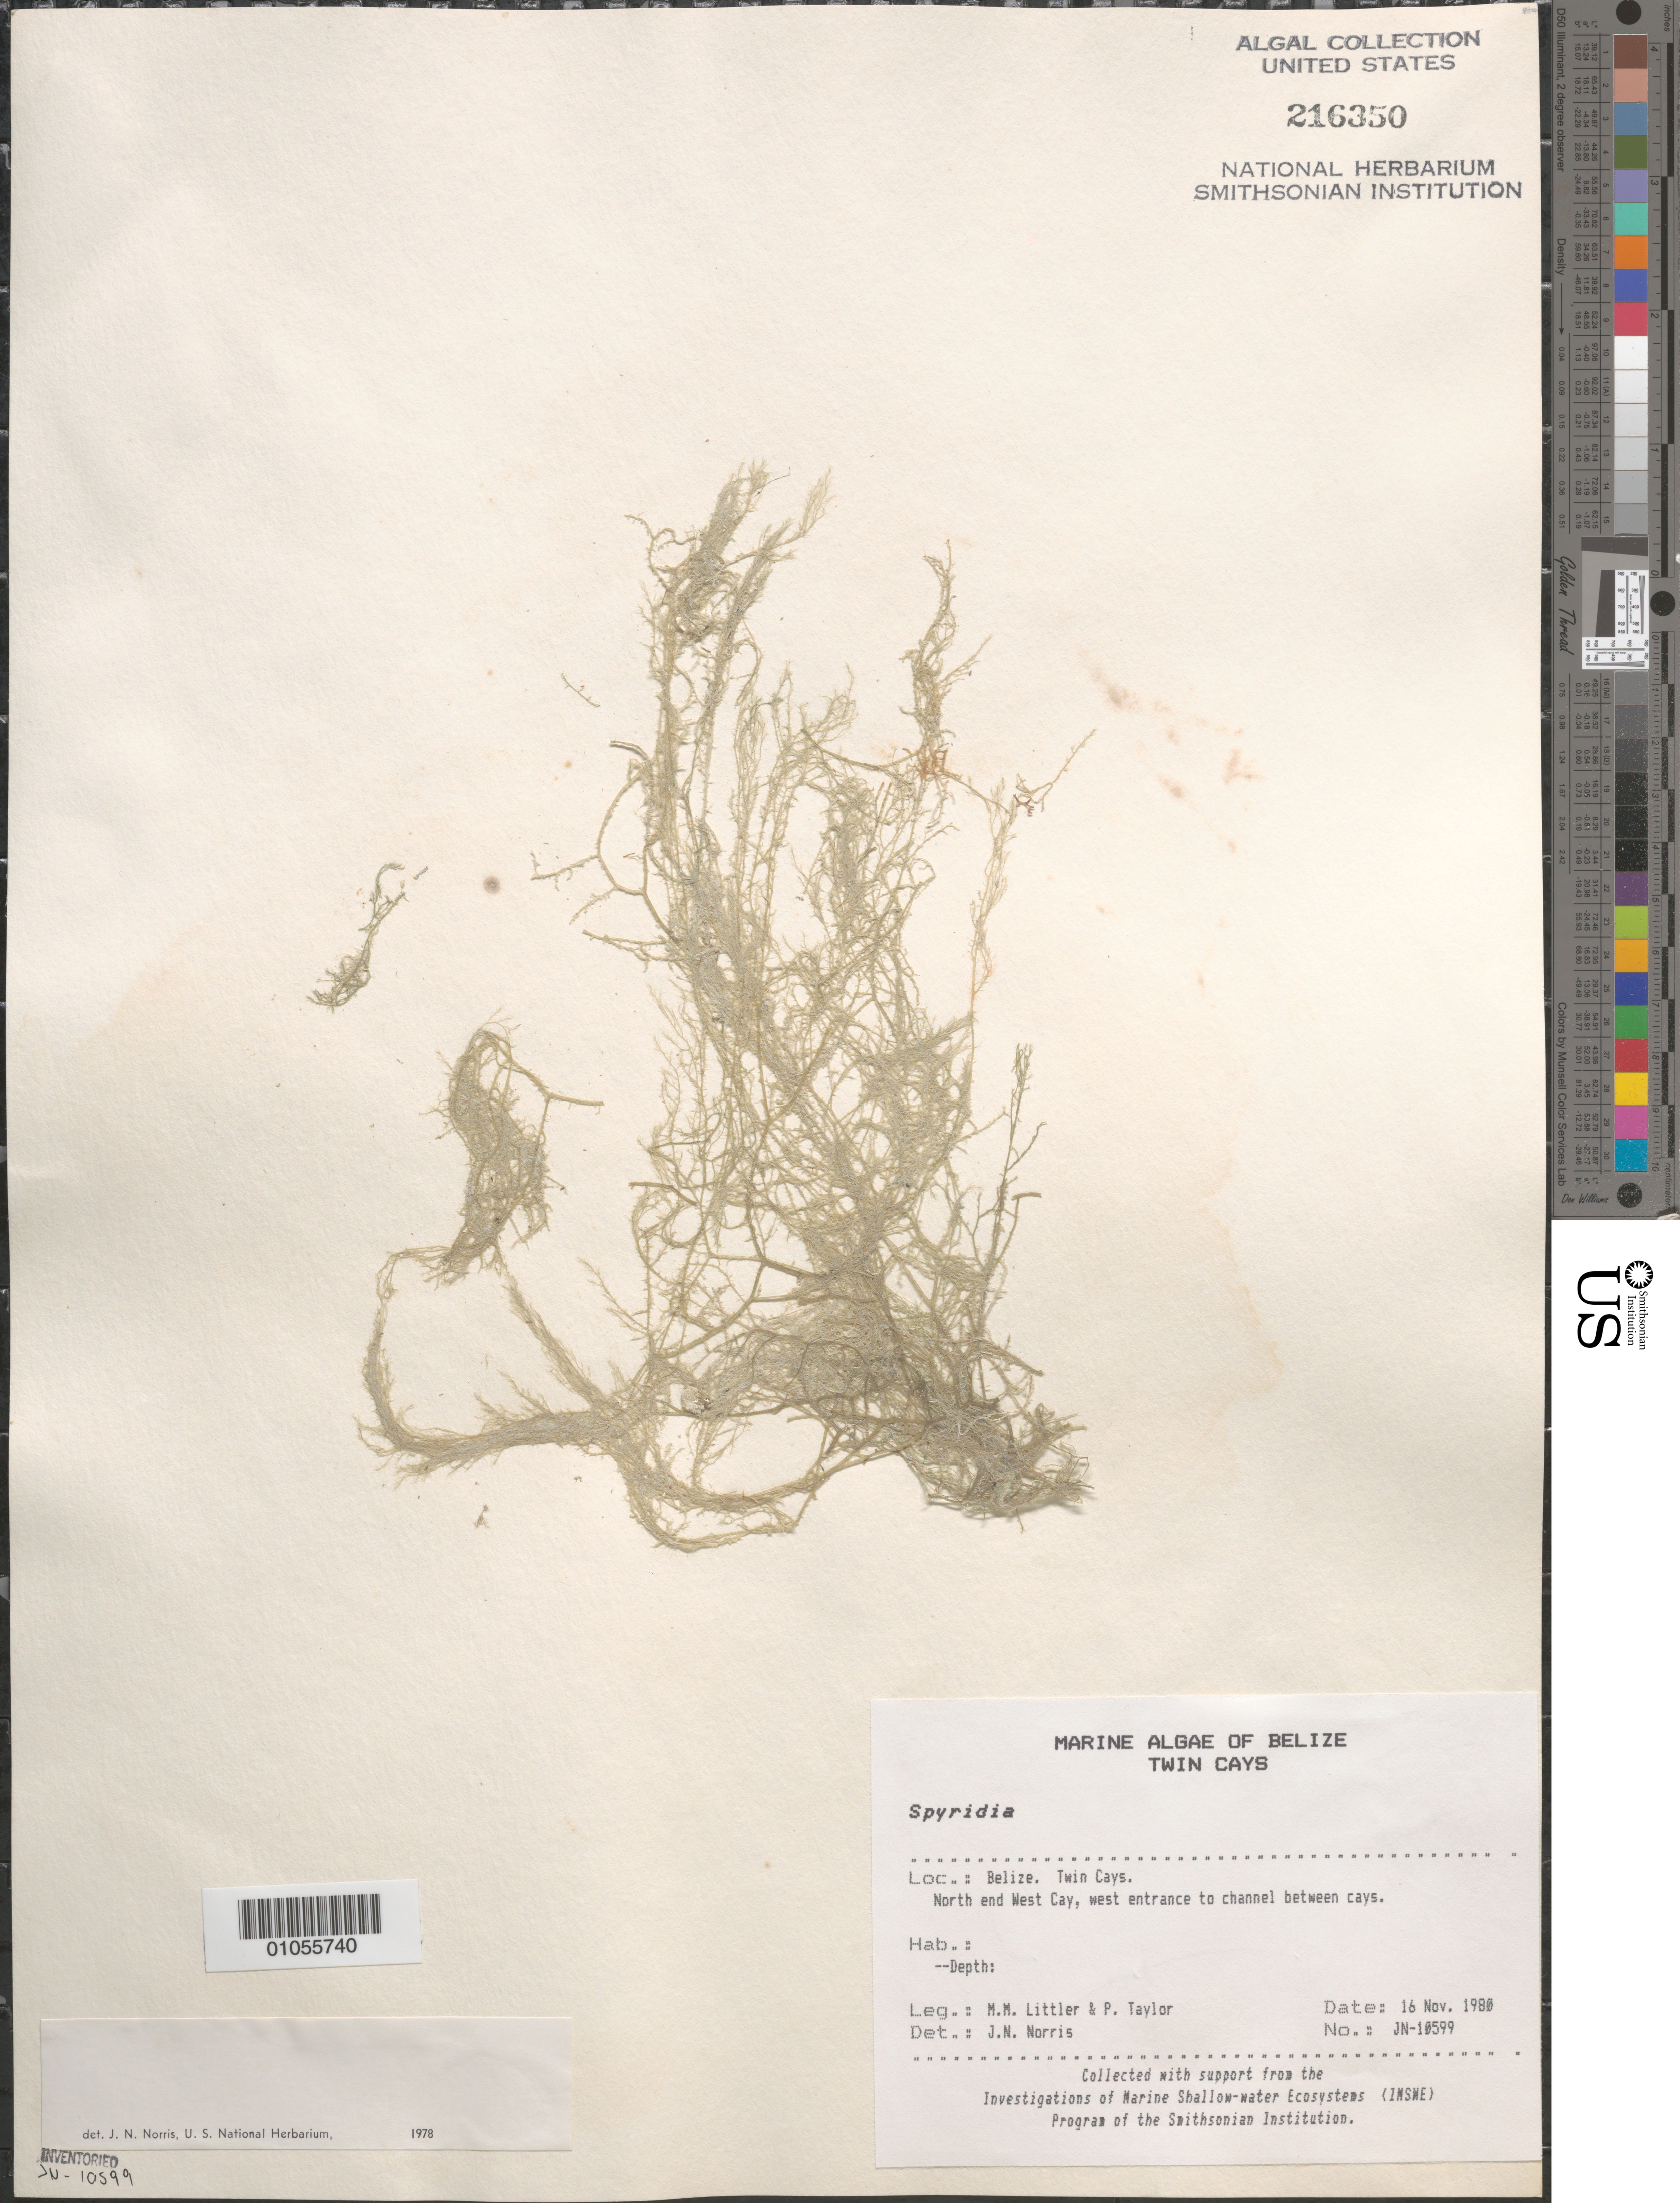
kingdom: Plantae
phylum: Rhodophyta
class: Florideophyceae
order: Ceramiales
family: Spyridiaceae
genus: Spyridia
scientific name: Spyridia sp.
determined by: Norris, James N.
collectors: M. M. Littler & P. R. Taylor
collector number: JN-10599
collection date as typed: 16 Nov 1980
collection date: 1980-11-16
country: Belize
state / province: Stann Creek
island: West Cay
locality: North end of West Cay, west entrance to channel between cays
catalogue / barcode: US 216350